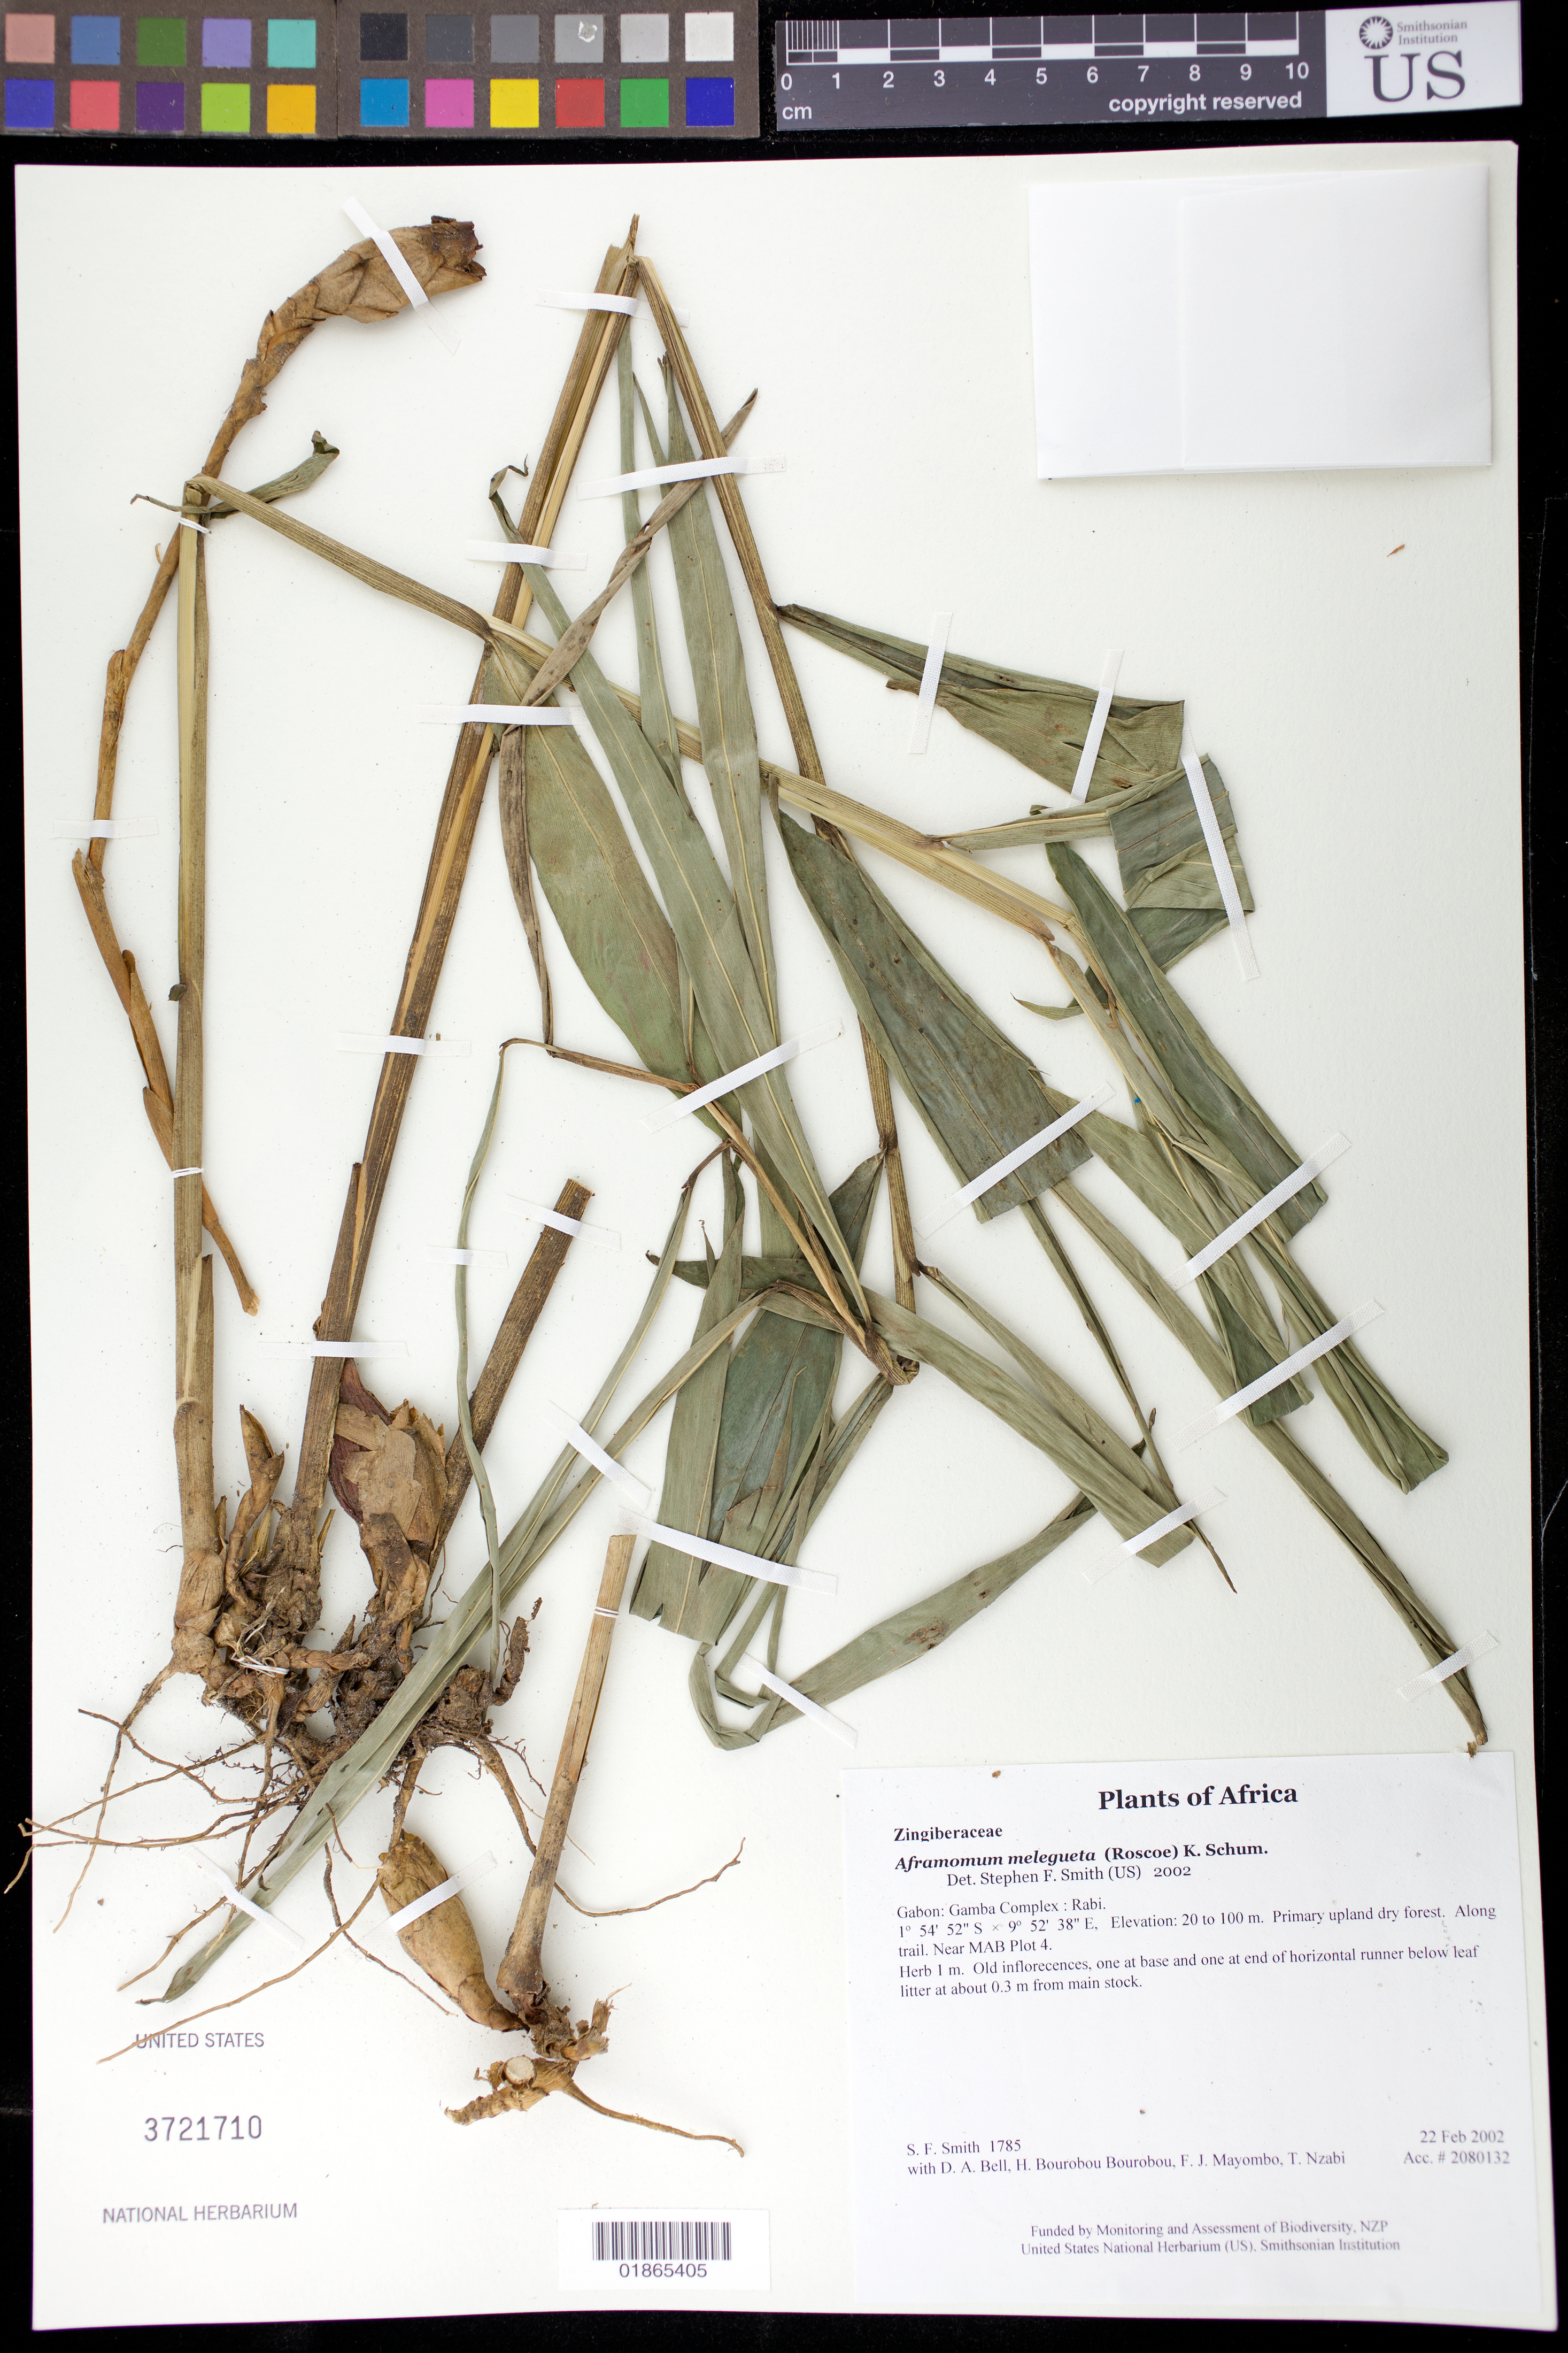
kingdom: Plantae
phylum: Tracheophyta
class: Liliopsida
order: Zingiberales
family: Zingiberaceae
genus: Aframomum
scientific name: Aframomum melegueta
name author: (Roscoe) K. Schum.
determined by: Smith, Stephen F., (US), NMNH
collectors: S.F. Smith, D. A. Bell, H. Bourobou Bourobou & F. J. Mayombo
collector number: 1785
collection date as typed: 22 Feb 2002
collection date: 2002-02-22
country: Gabon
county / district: Gamba Complex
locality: Rabi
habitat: Primary upland dry forest. Along trail. Near MAB Plot 4.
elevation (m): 20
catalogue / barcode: US 3721710